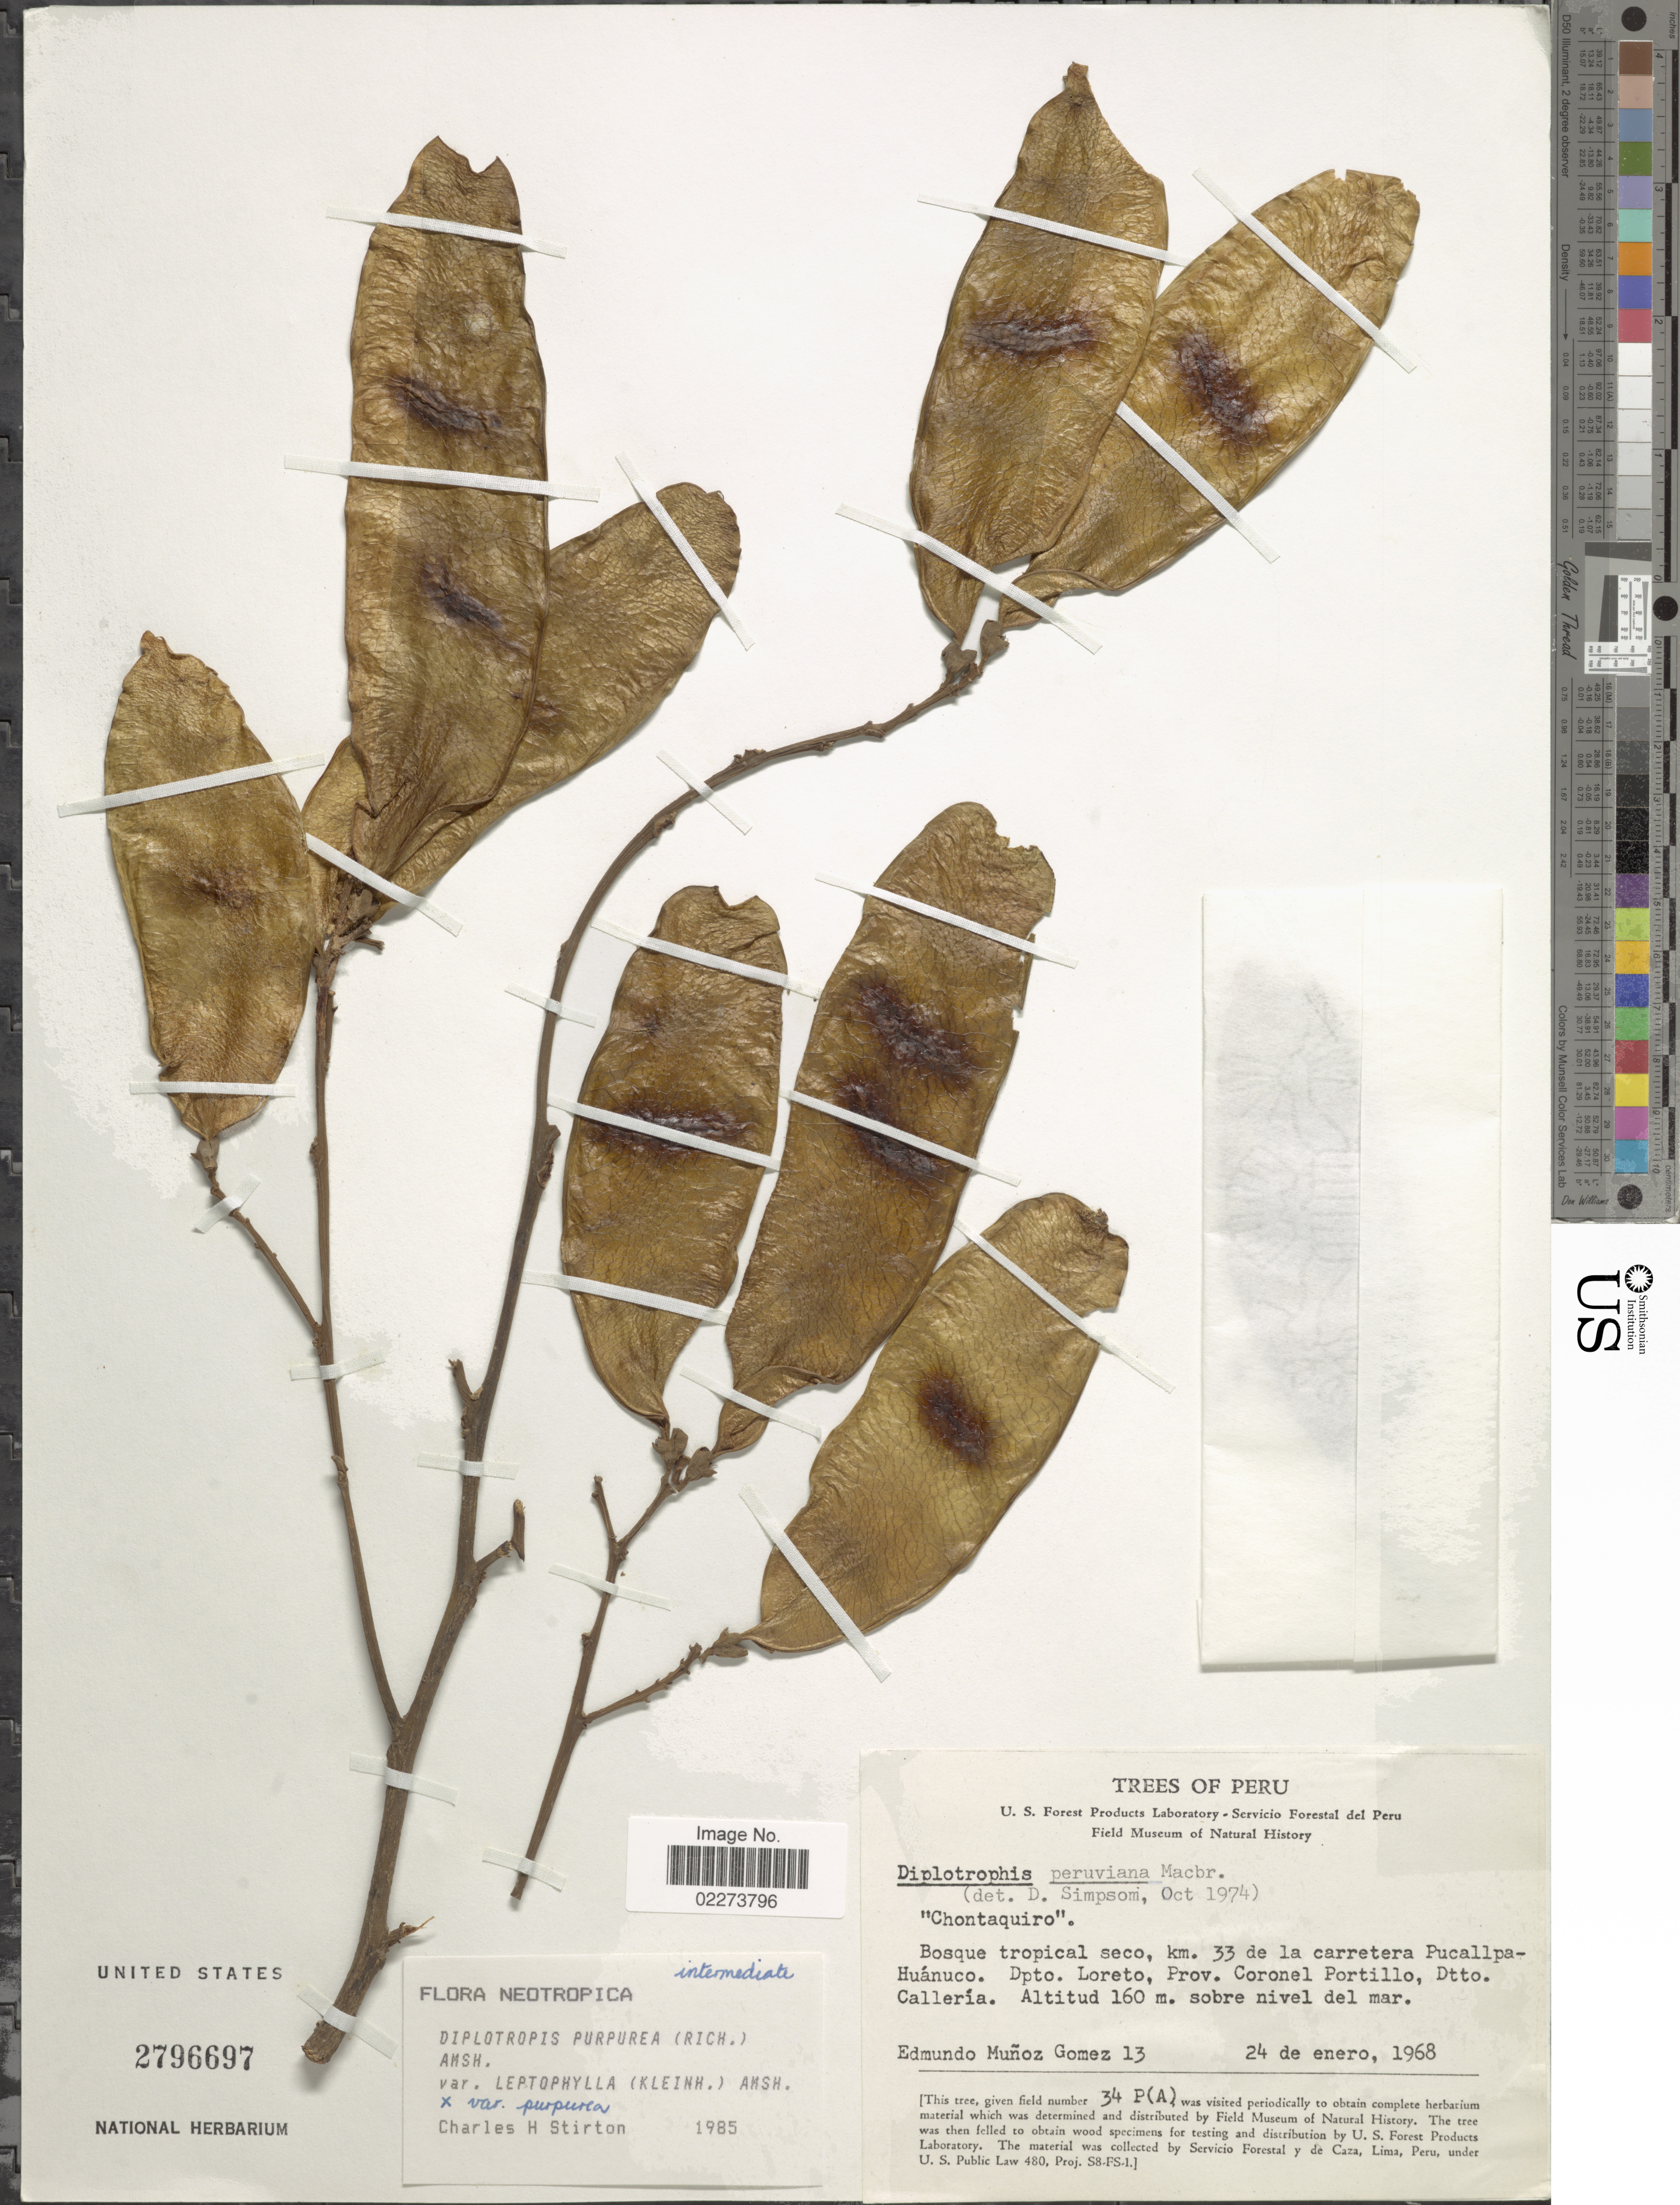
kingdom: Plantae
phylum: Tracheophyta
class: Magnoliopsida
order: Fabales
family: Fabaceae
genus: Diplotropis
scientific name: Diplotropis purpurea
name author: (Rich.) Amshoff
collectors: E. Munoz Gomez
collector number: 13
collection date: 1968-01-24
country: Peru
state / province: Huánuco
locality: Km 33 de la carretera Pucallpa-Huanuco, Dpto. Loreto, Prov. Coronel Portillo, Dtto. Calleria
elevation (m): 160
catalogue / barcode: US 2796697